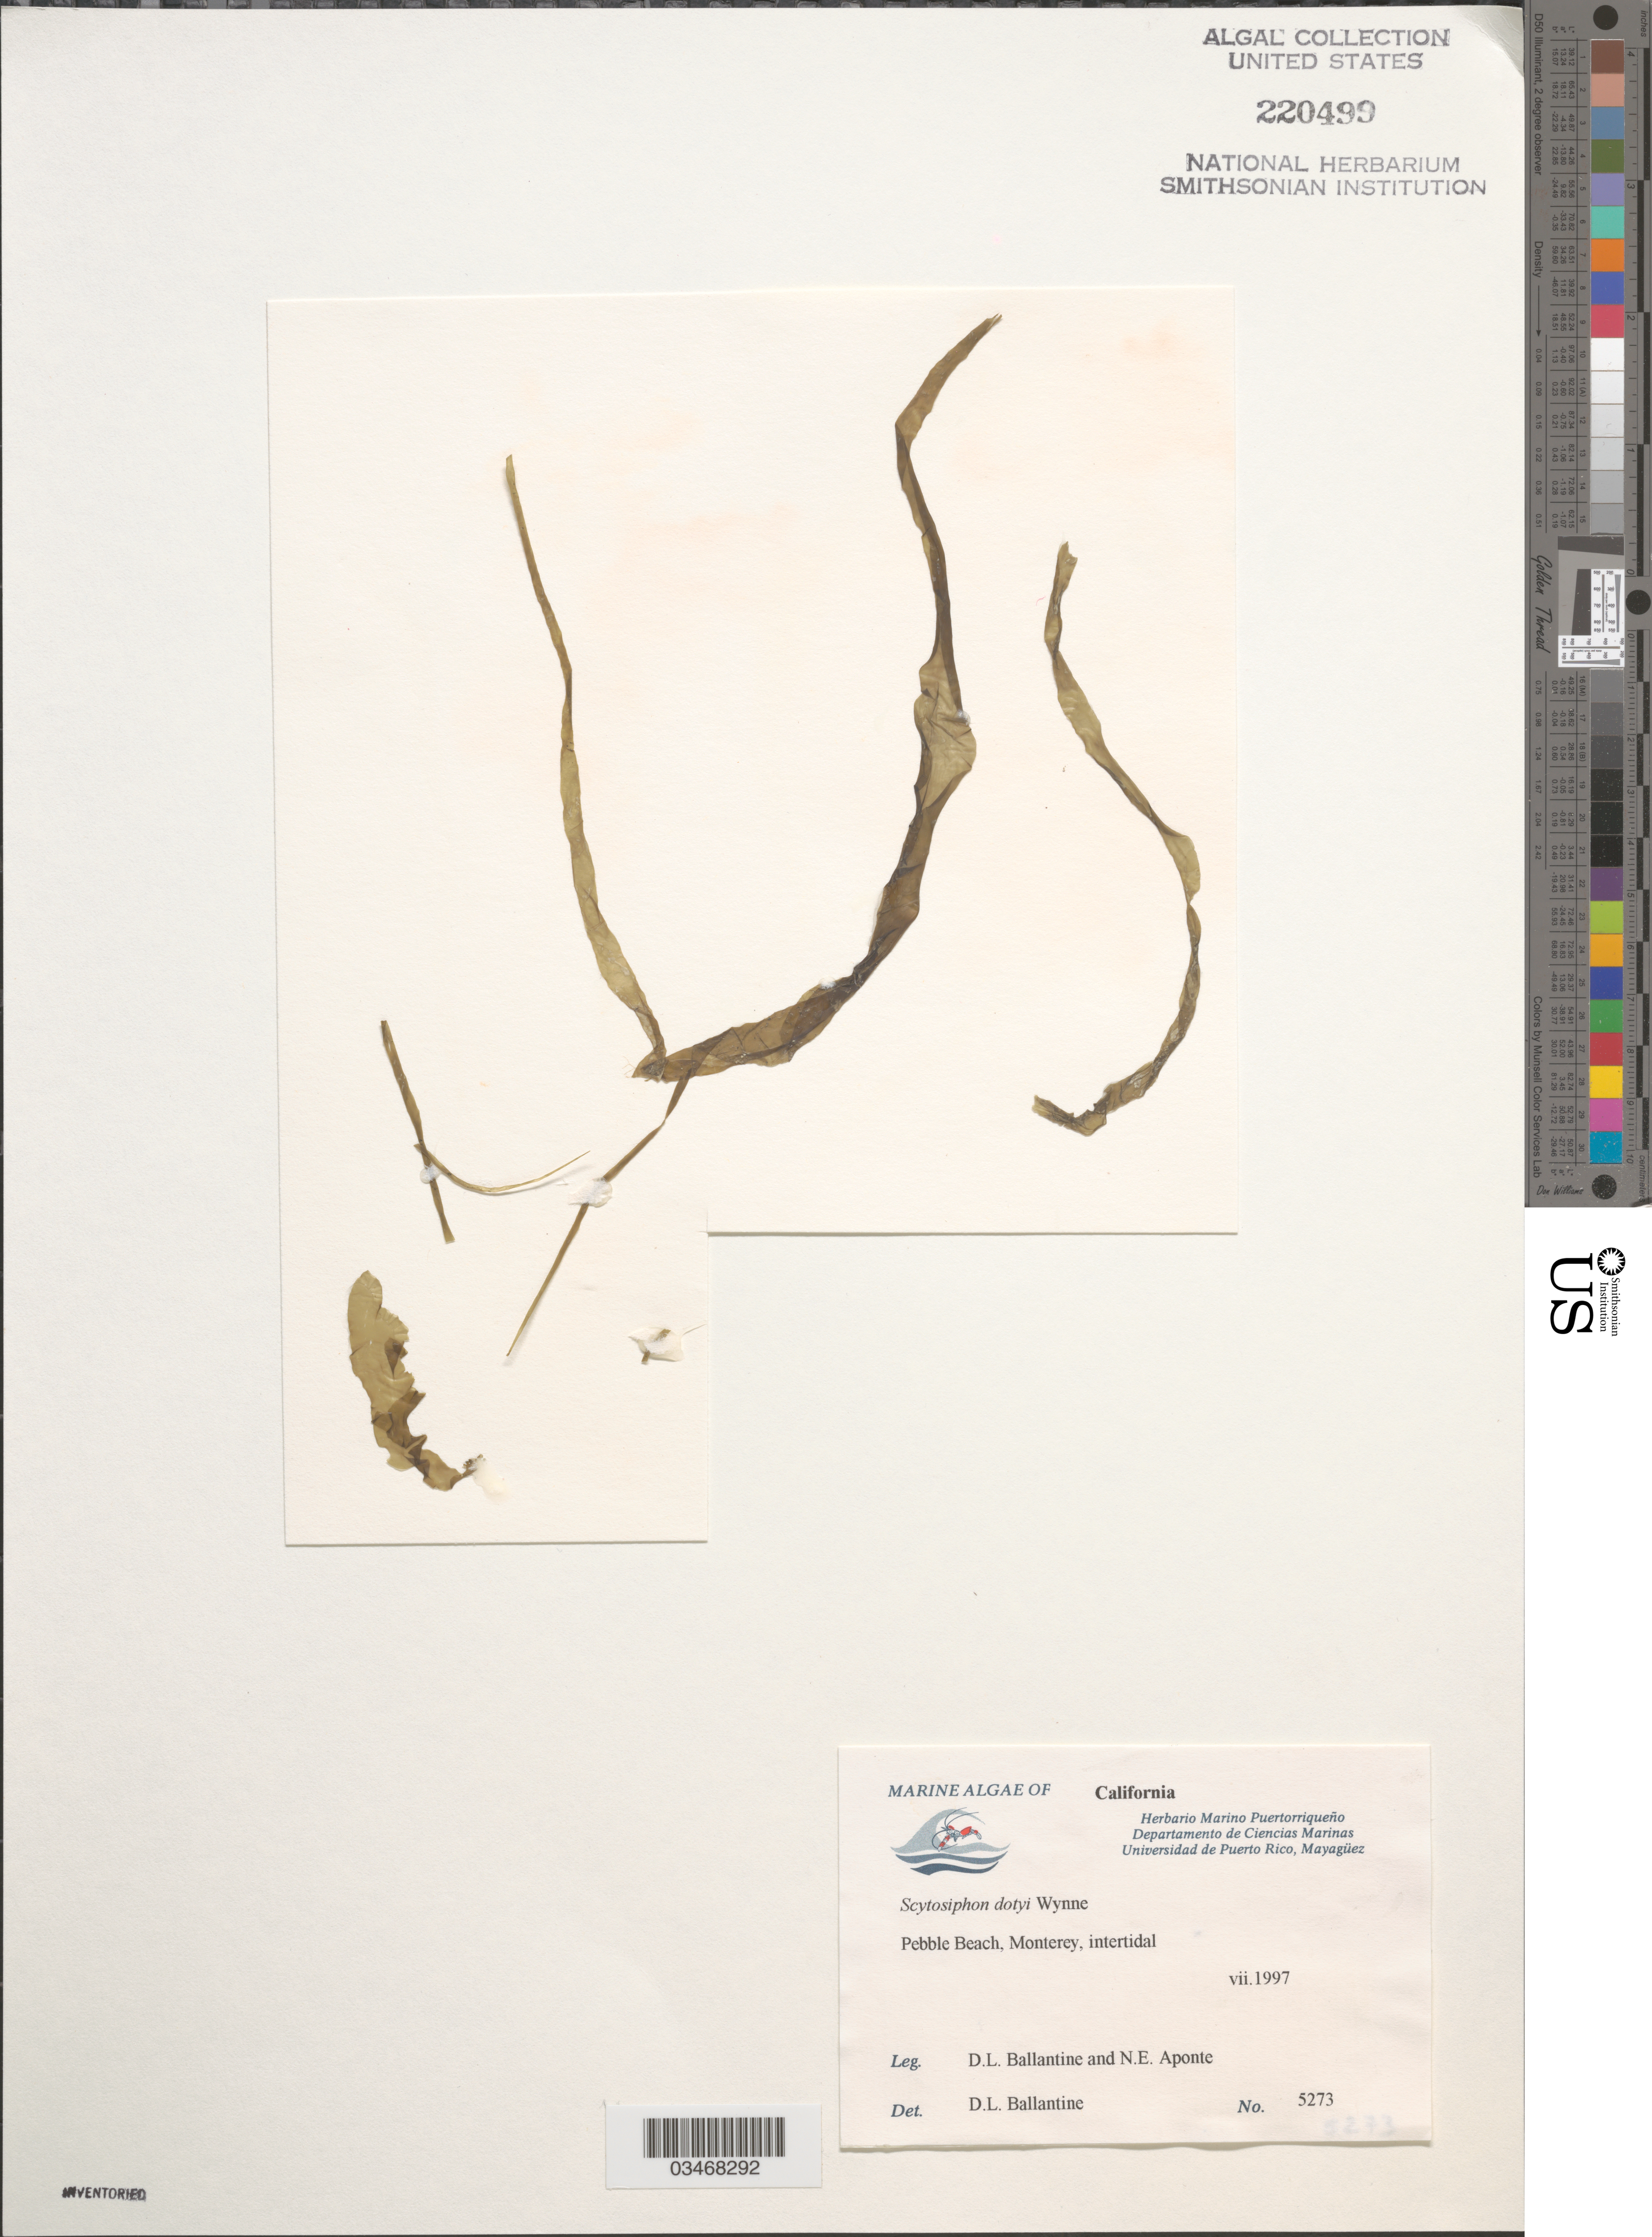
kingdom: Chromista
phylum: Ochrophyta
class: Phaeophyceae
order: Scytosiphonales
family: Scytosiphonaceae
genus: Scytosiphon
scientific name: Scytosiphon dotyi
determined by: Ballantine, D. L.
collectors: D.L. Ballantine & N. E. Aponte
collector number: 5273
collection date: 1997-07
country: United States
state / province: California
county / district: Monterey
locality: Pebble Beach.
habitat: Intertidal.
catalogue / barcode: US 220499